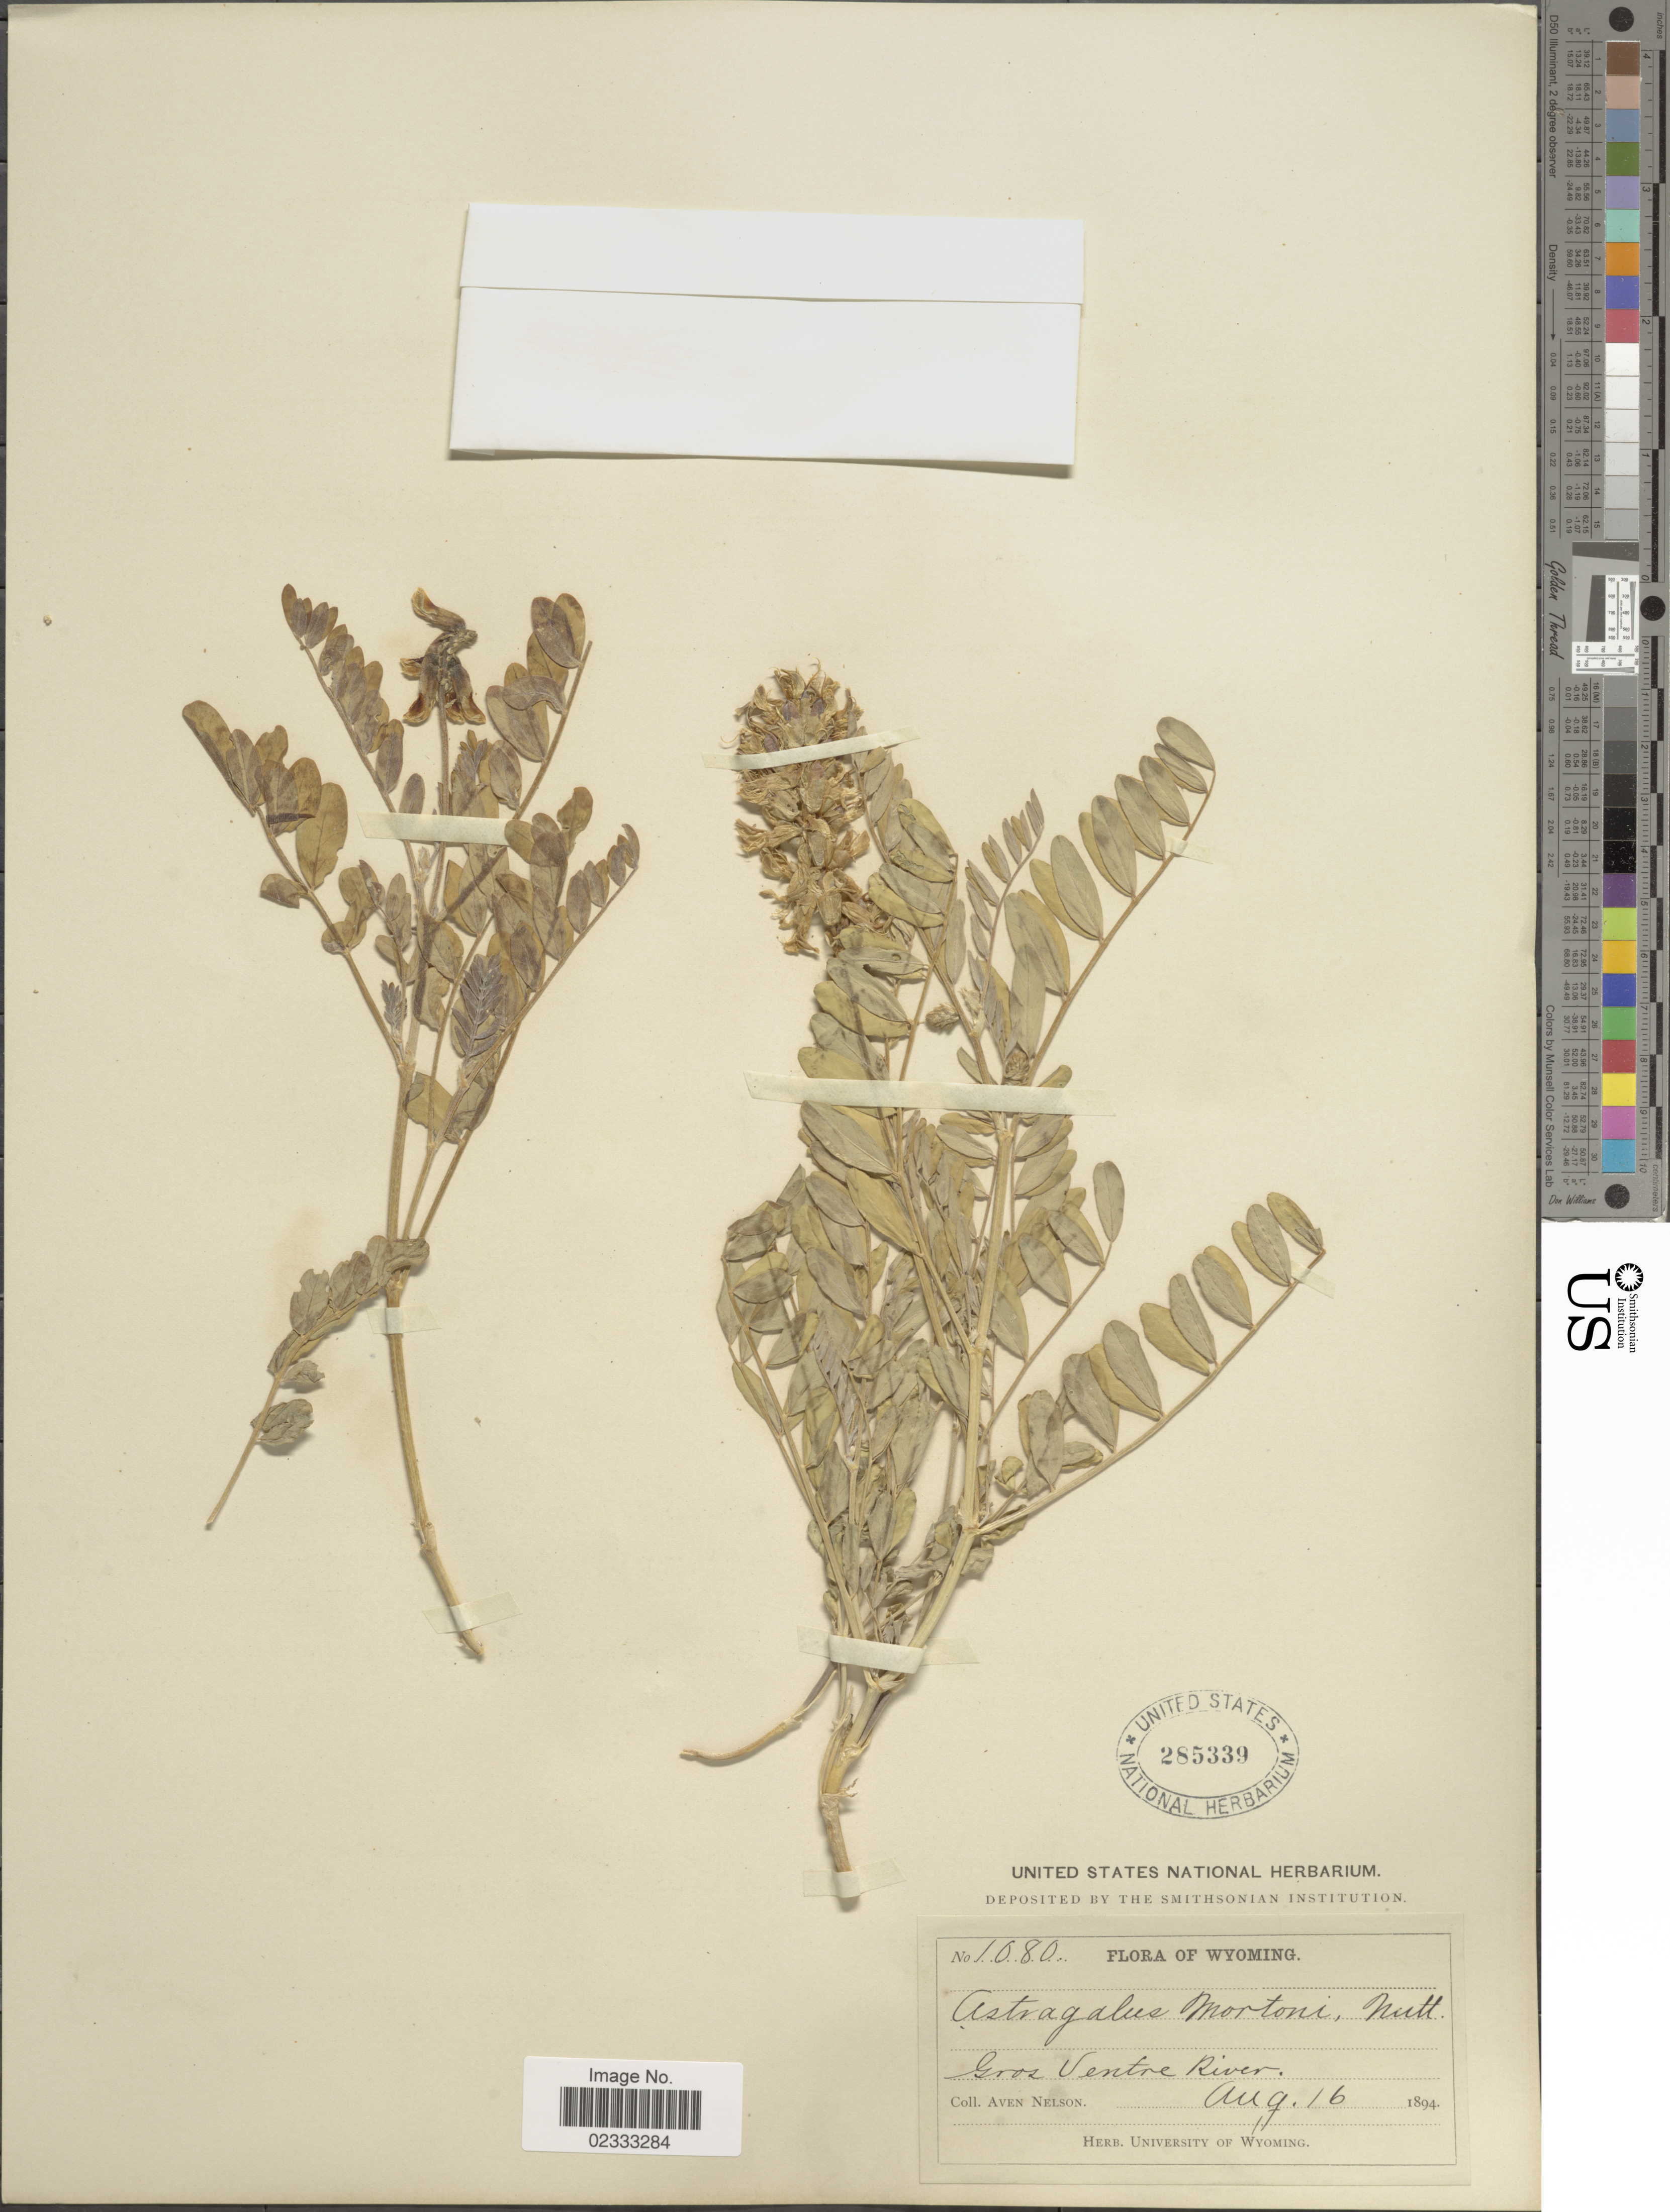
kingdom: Plantae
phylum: Tracheophyta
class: Magnoliopsida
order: Fabales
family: Fabaceae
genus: Astragalus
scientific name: Astragalus mortonii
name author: Nutt.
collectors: A. Nelson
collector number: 1080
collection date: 1894-08-16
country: United States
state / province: Wyoming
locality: Gros Ventre River.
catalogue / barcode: US 285339